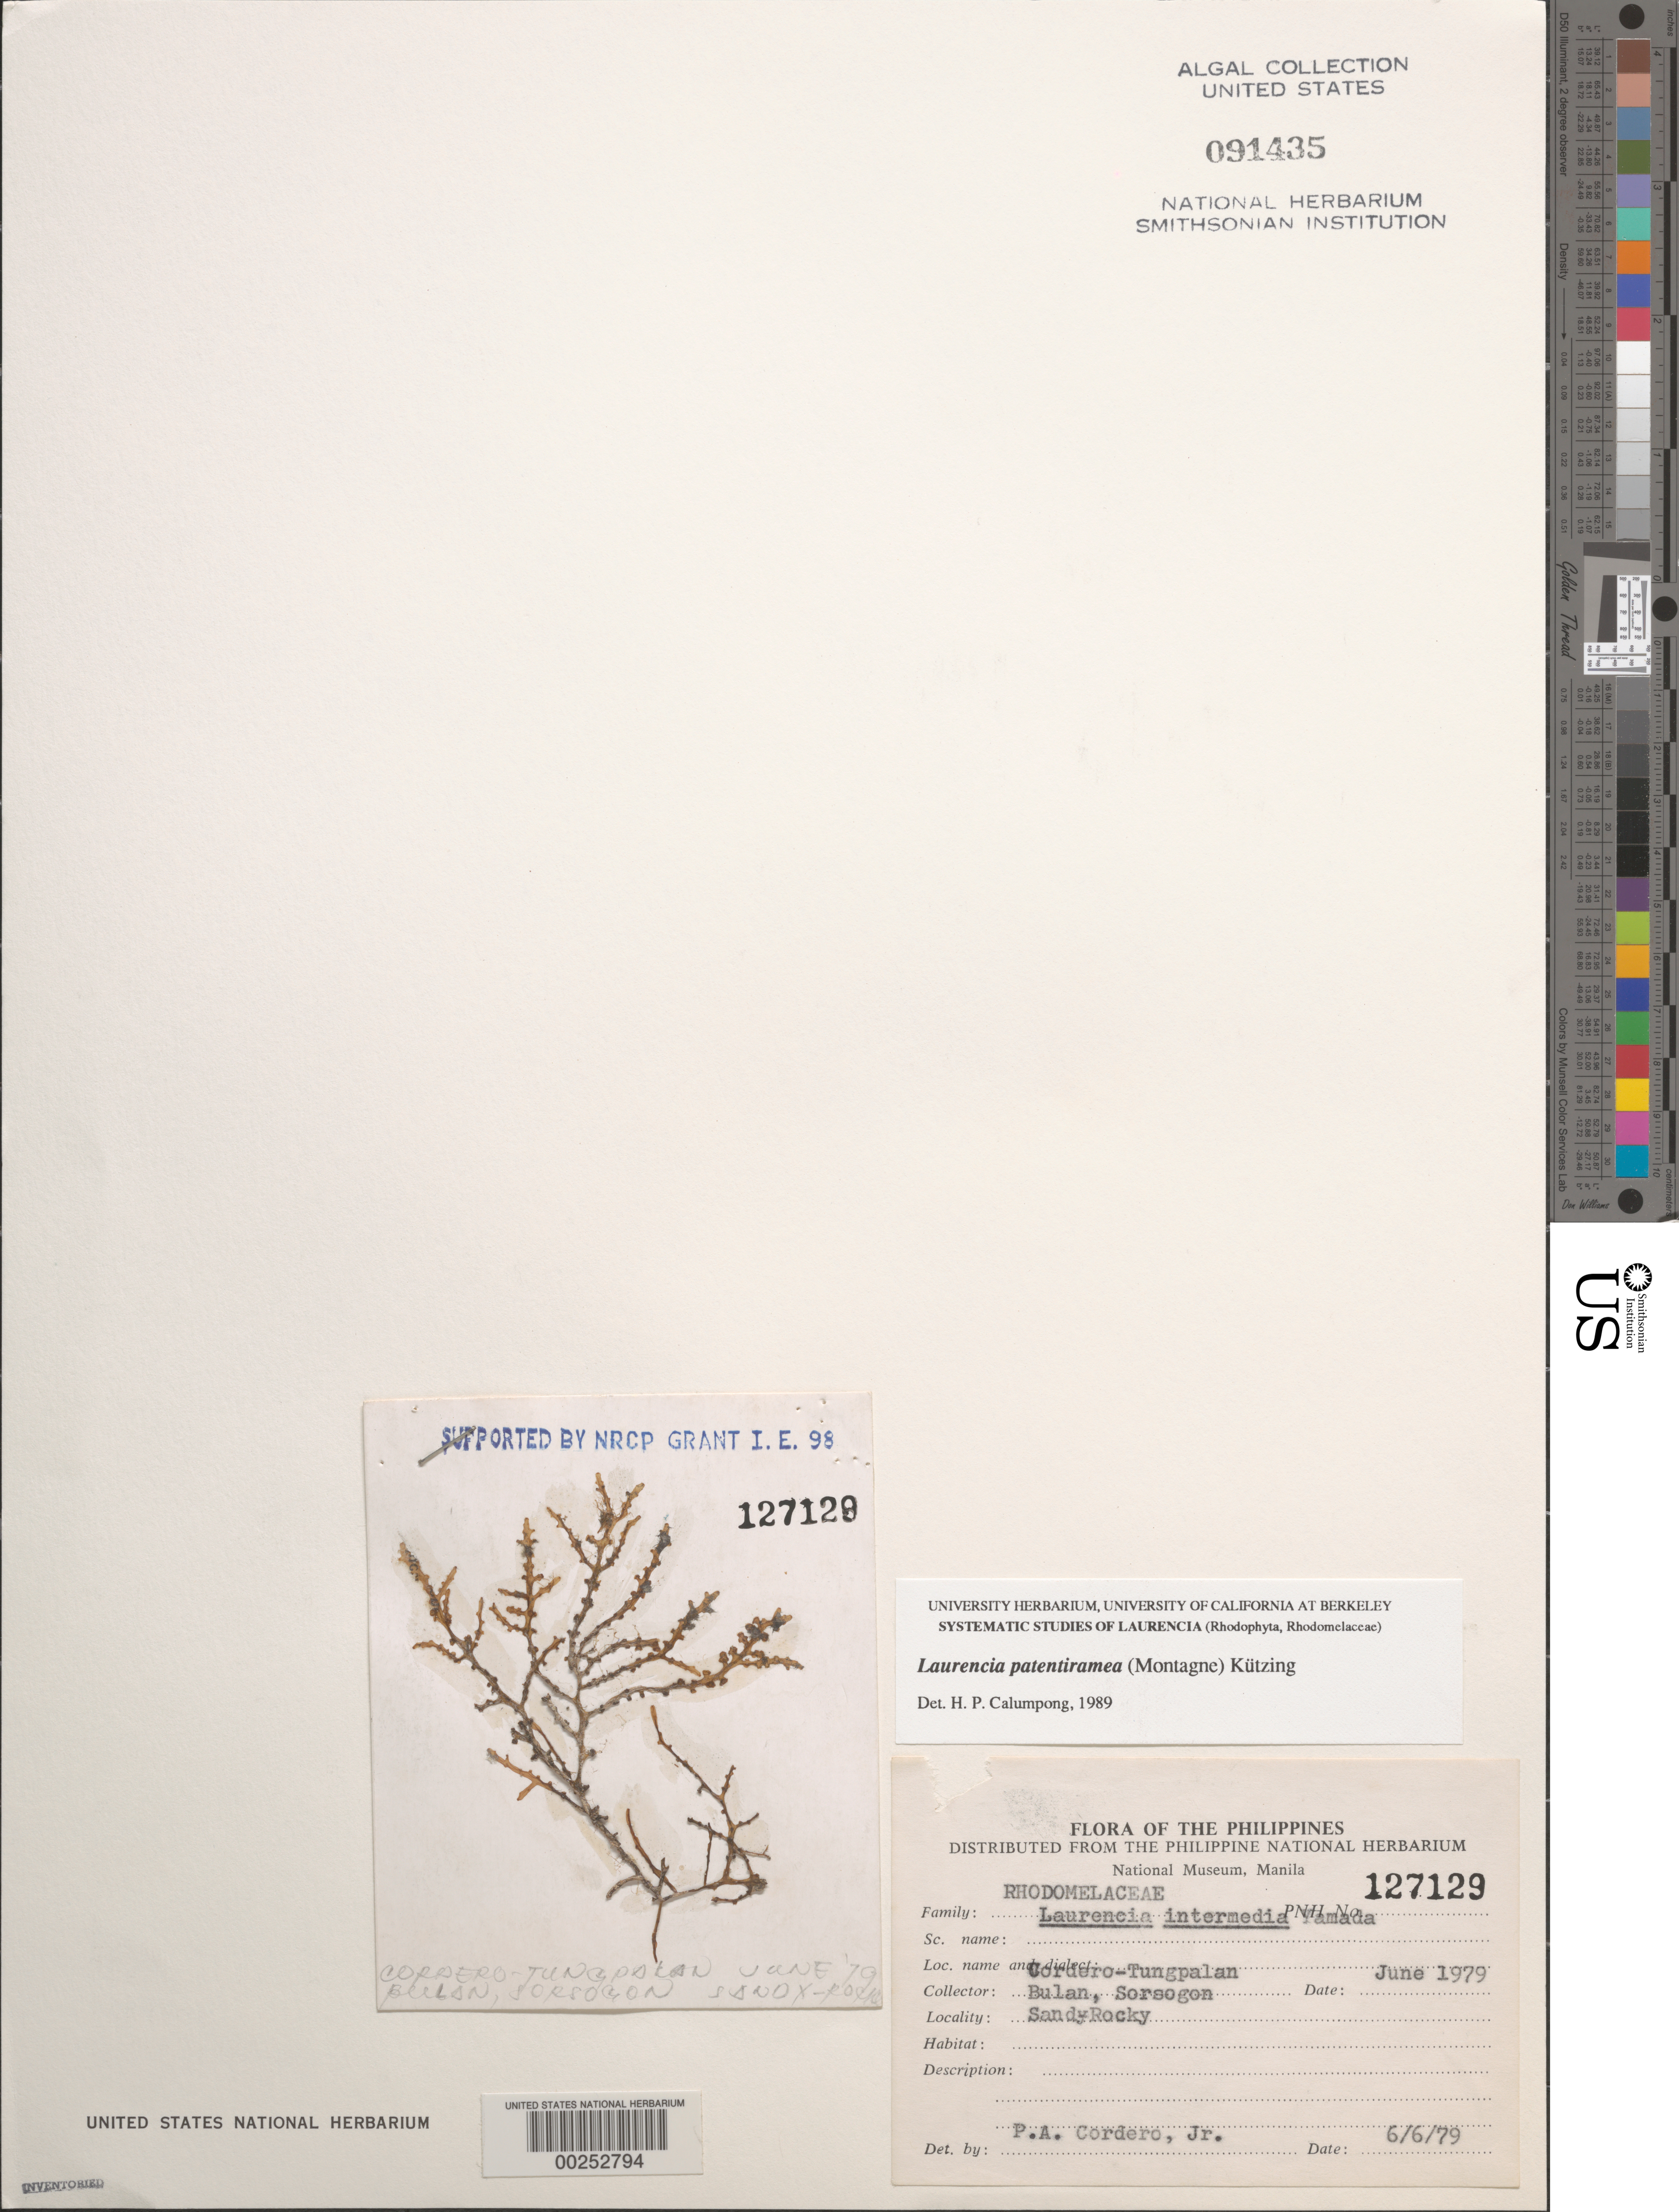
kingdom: Plantae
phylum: Rhodophyta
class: Florideophyceae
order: Ceramiales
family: Rhodomelaceae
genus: Palisada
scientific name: Palisada patentiramea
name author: (Mont.) Cassano et al.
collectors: P. A. Cordero & A. Tungpalan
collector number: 127129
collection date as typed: Jun 1979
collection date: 1979-06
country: Philippines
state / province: Bicol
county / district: Sorsogon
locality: Bulan, Sorsogon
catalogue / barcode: US 91435